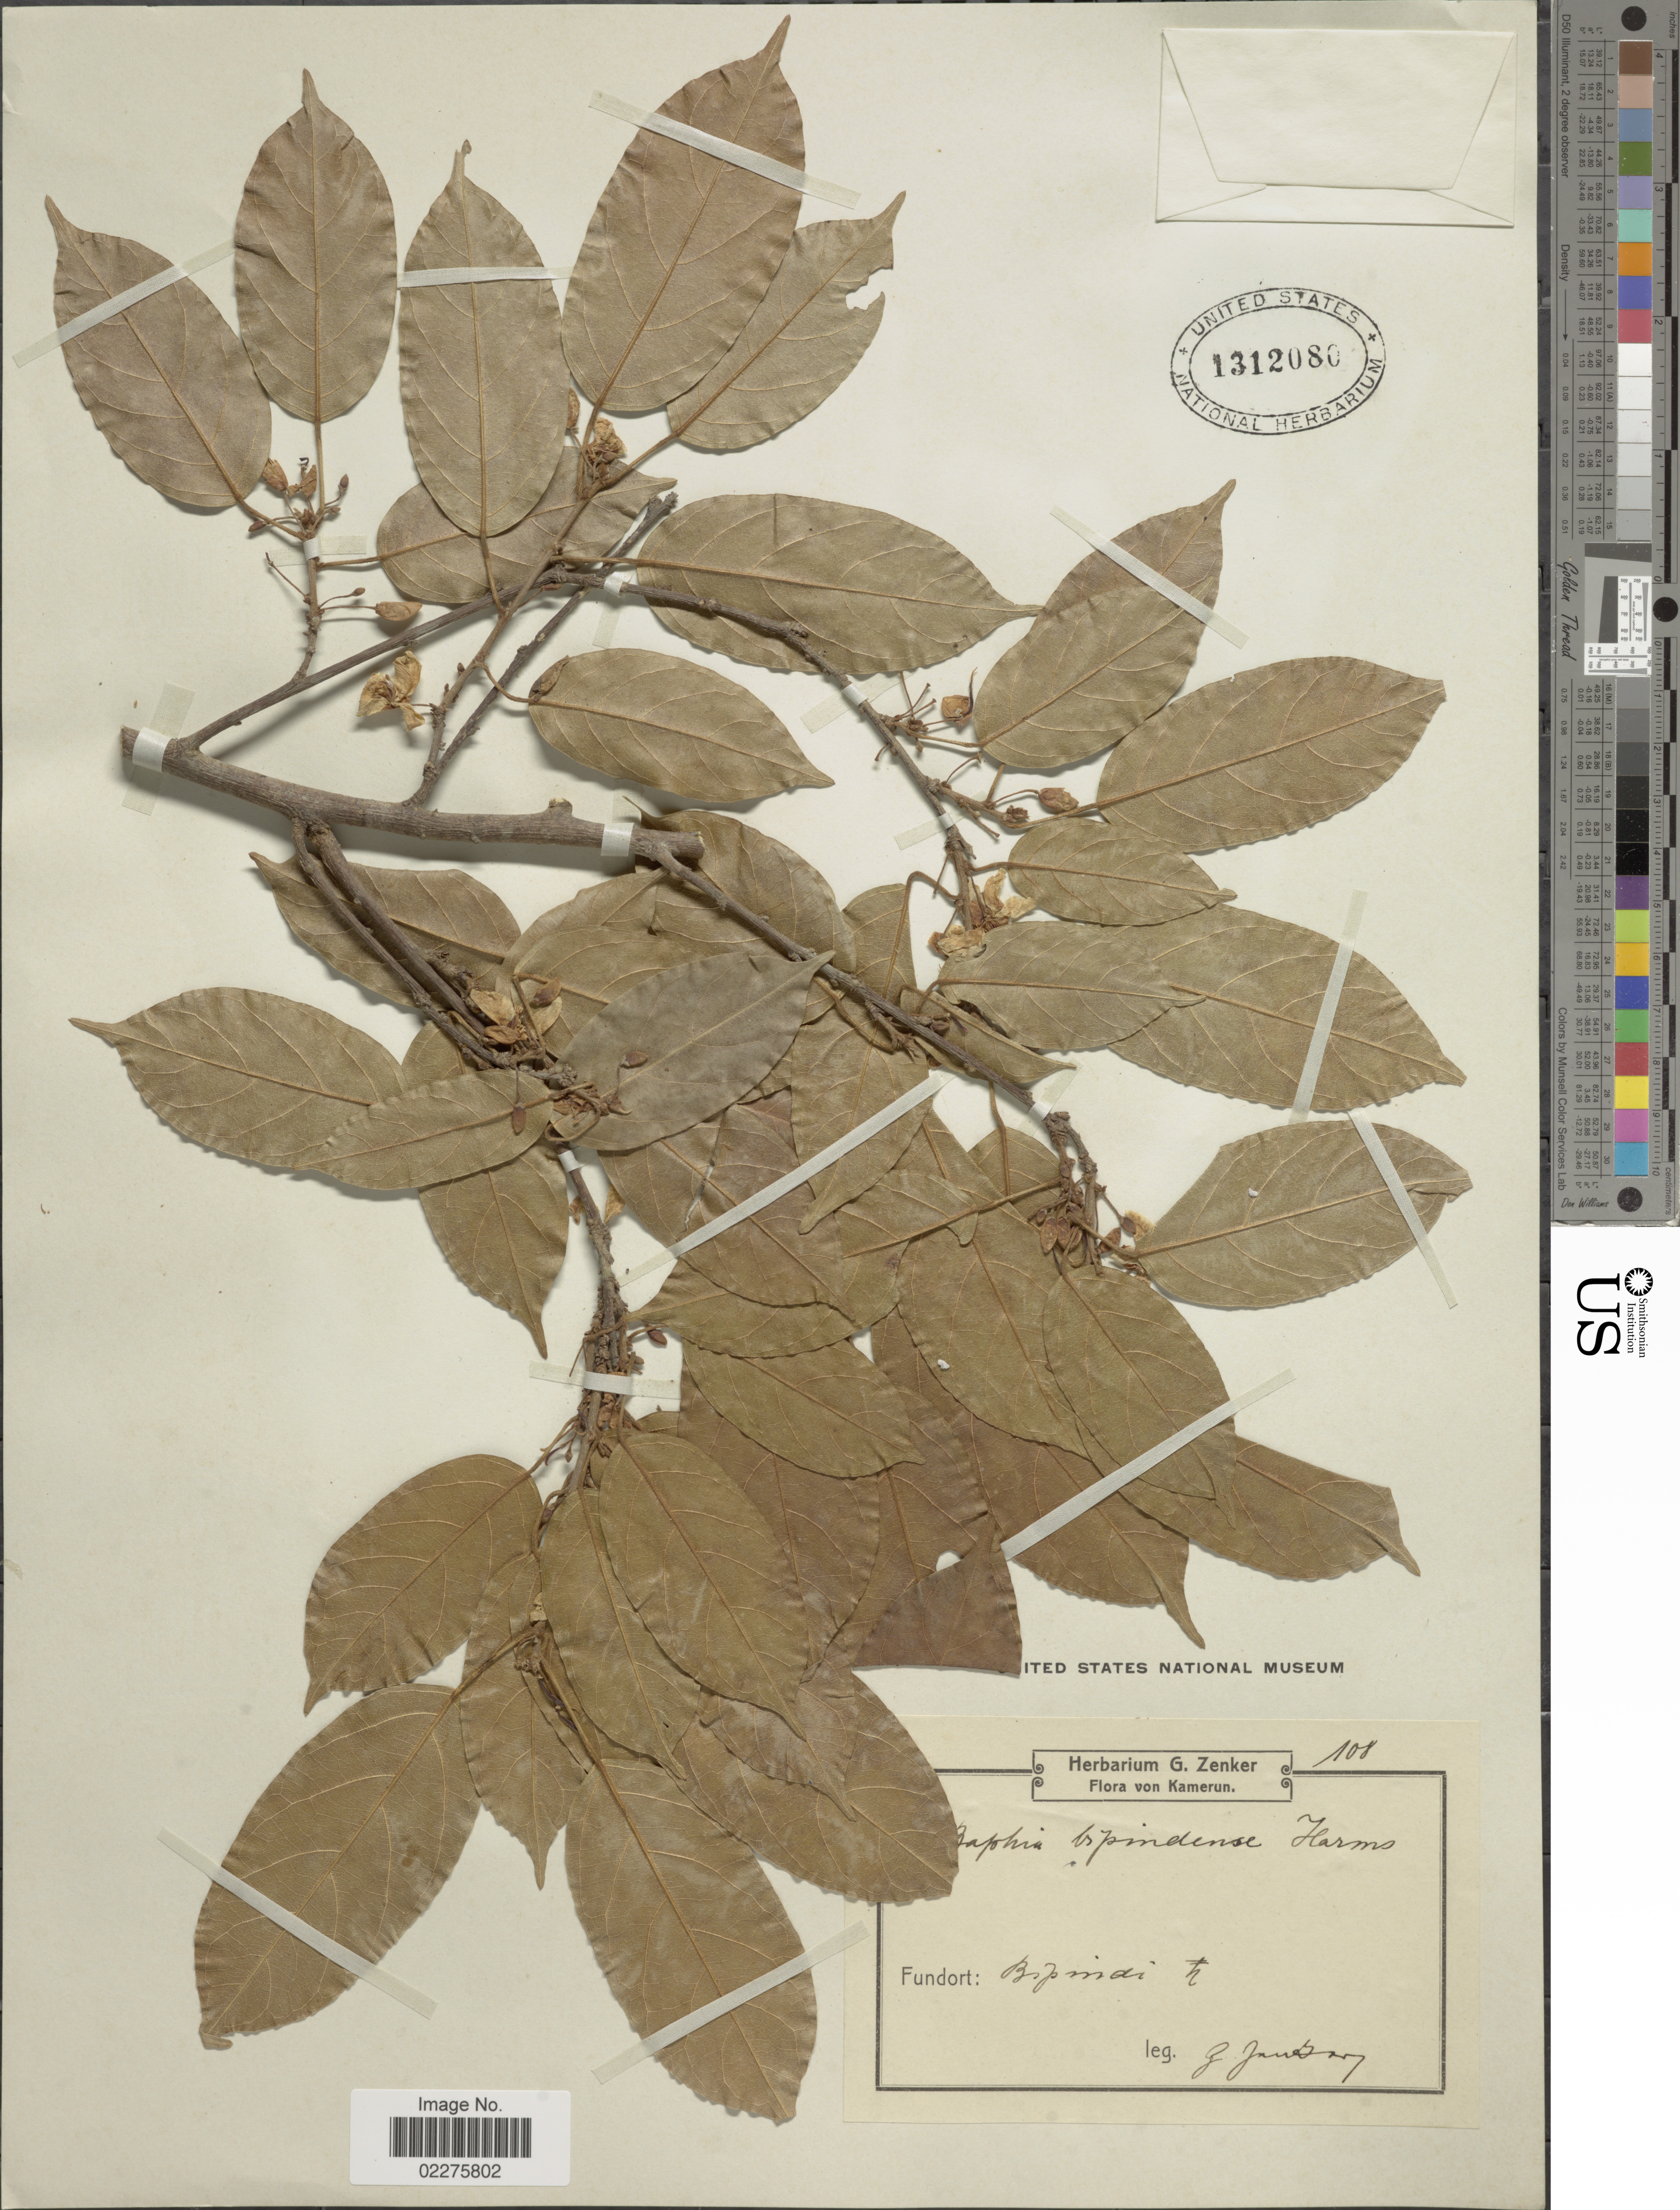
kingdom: Plantae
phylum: Tracheophyta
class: Magnoliopsida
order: Fabales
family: Fabaceae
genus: Baphia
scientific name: Baphia bipindensis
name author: Harms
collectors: G. Jankay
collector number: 108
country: Cameroon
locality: Bipindi S. [interpreted]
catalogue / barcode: US 1312080